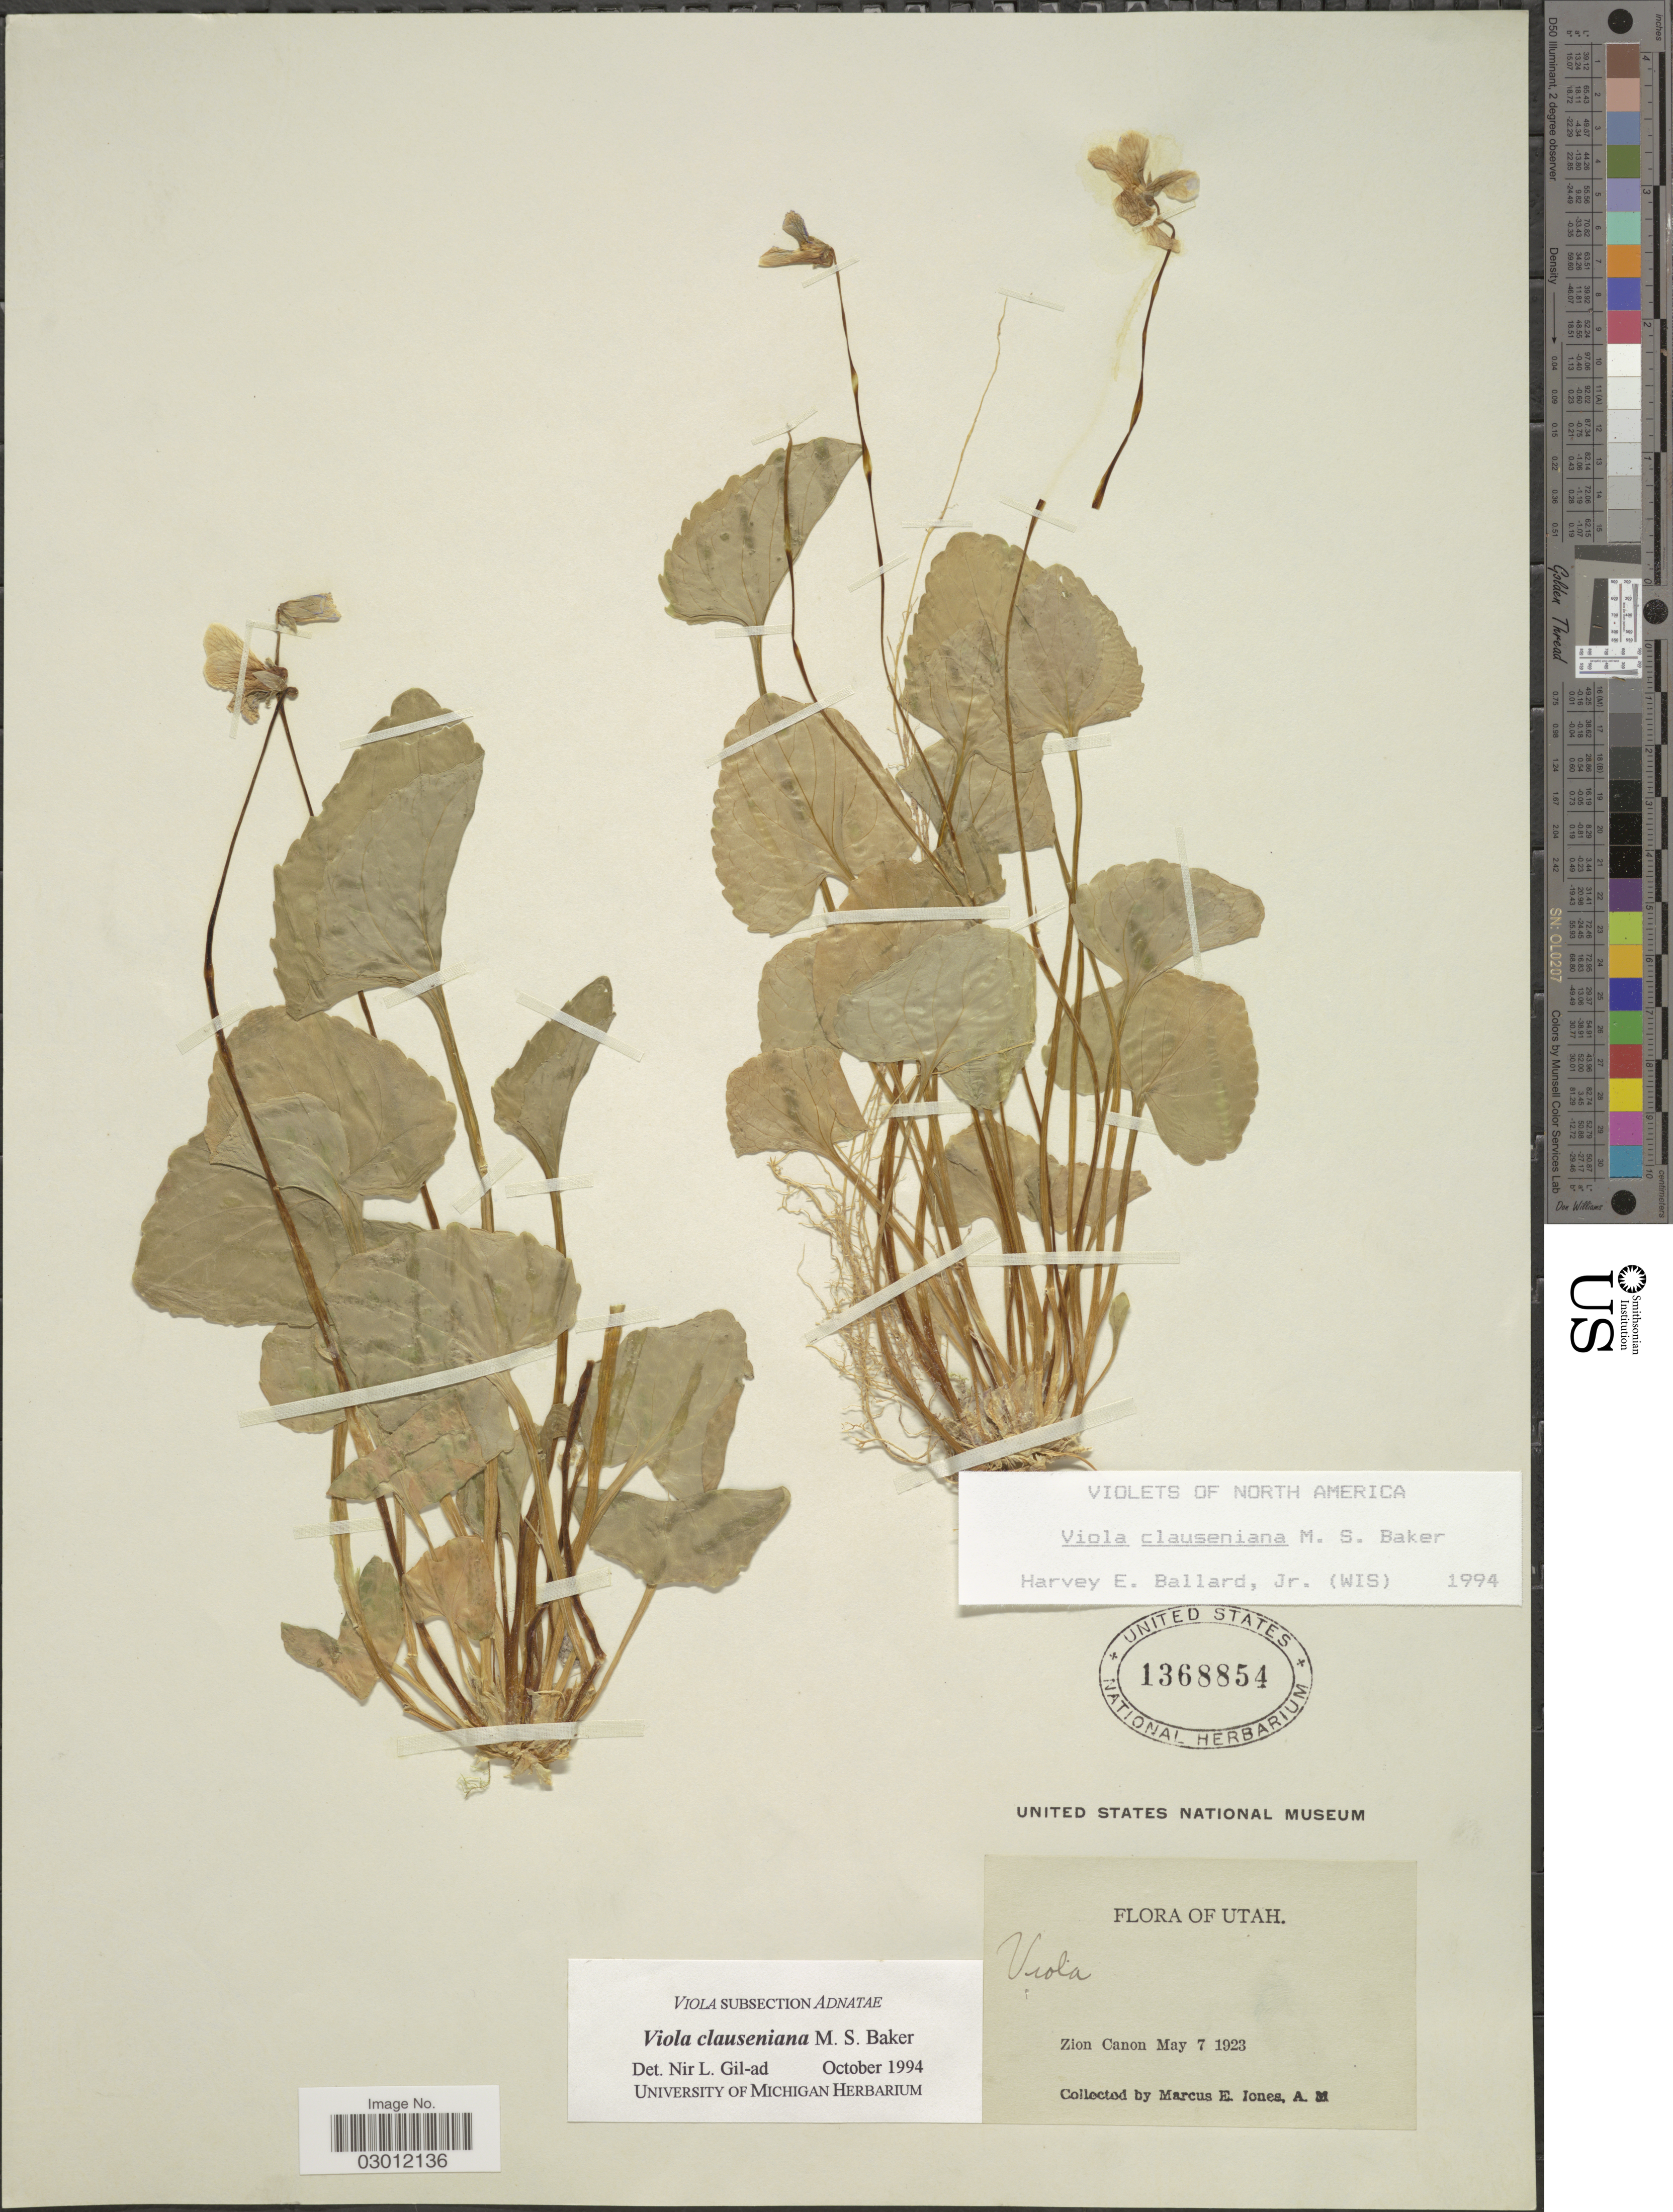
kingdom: Plantae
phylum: Tracheophyta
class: Magnoliopsida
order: Malpighiales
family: Violaceae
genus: Viola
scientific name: Viola clauseniana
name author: M.S. Baker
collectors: M. E. Jones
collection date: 1923-05-07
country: United States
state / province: Utah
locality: Zion Canon.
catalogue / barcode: US 1368854